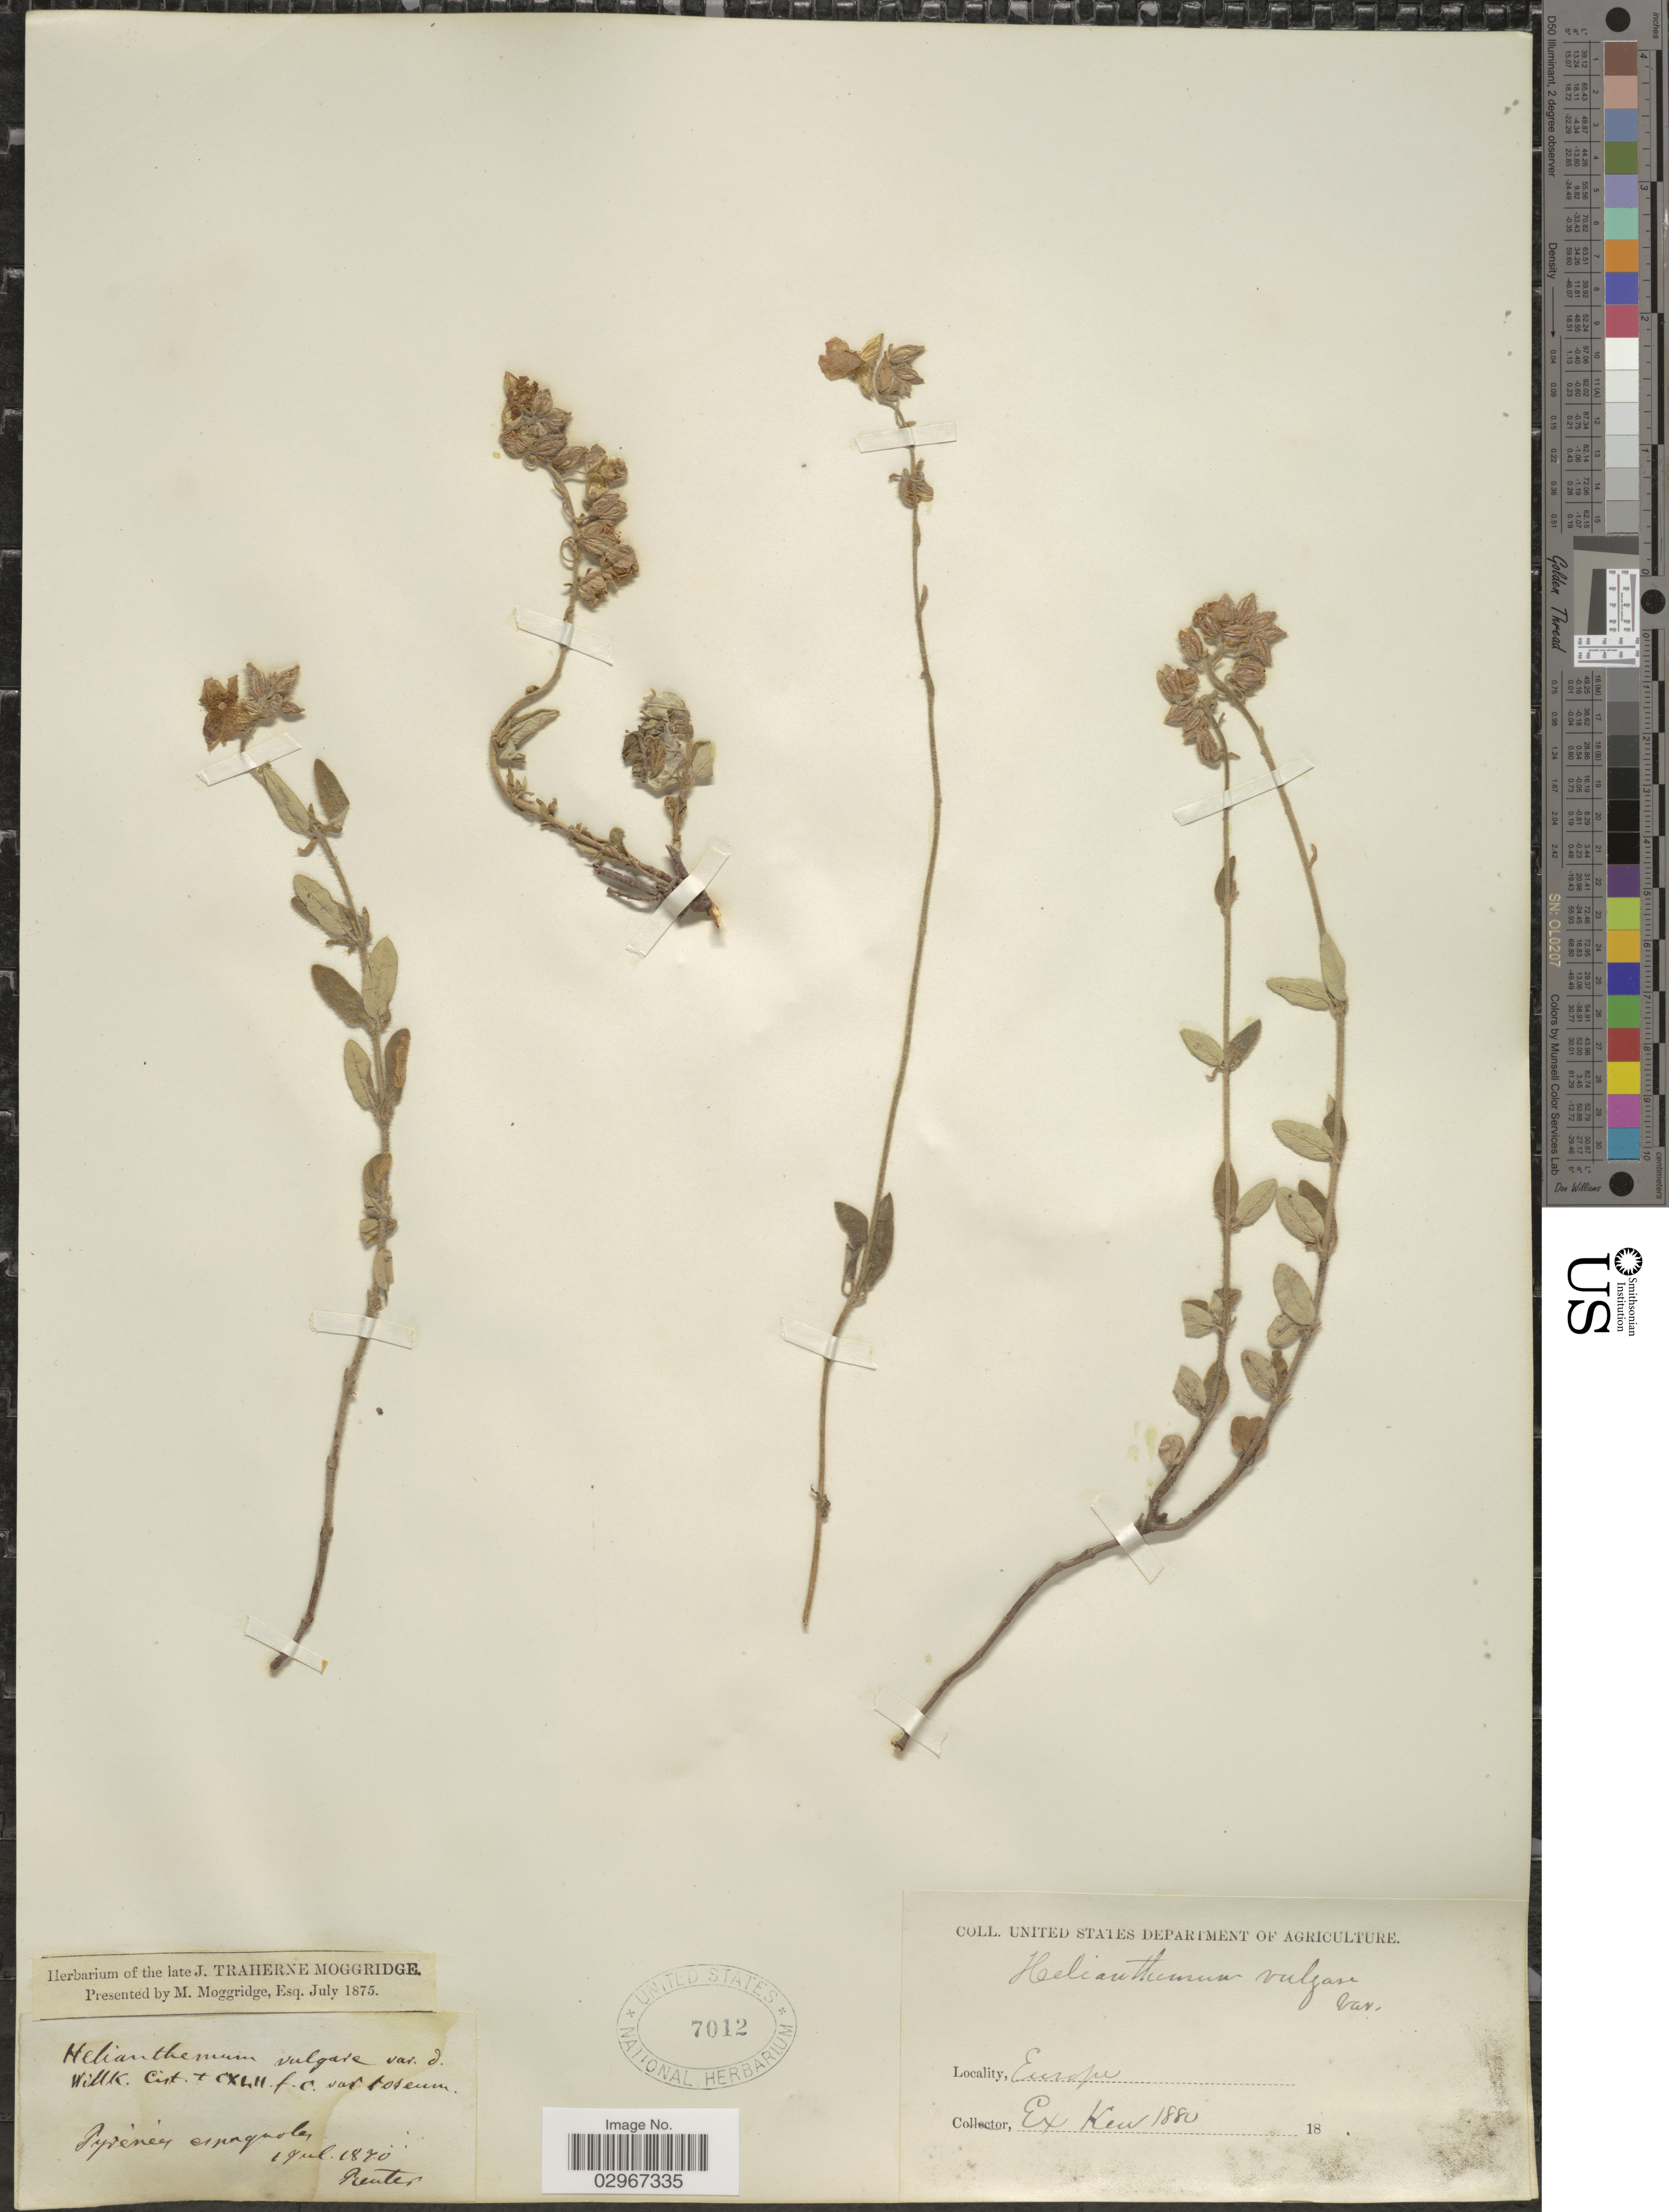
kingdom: Plantae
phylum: Tracheophyta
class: Magnoliopsida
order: Malvales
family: Cistaceae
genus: Helianthemum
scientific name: Helianthemum vulgare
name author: Gaertn.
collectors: -. Reuter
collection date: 1870-07-01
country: Spain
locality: Pyrenees espagnoles, Europe.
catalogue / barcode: US 7012